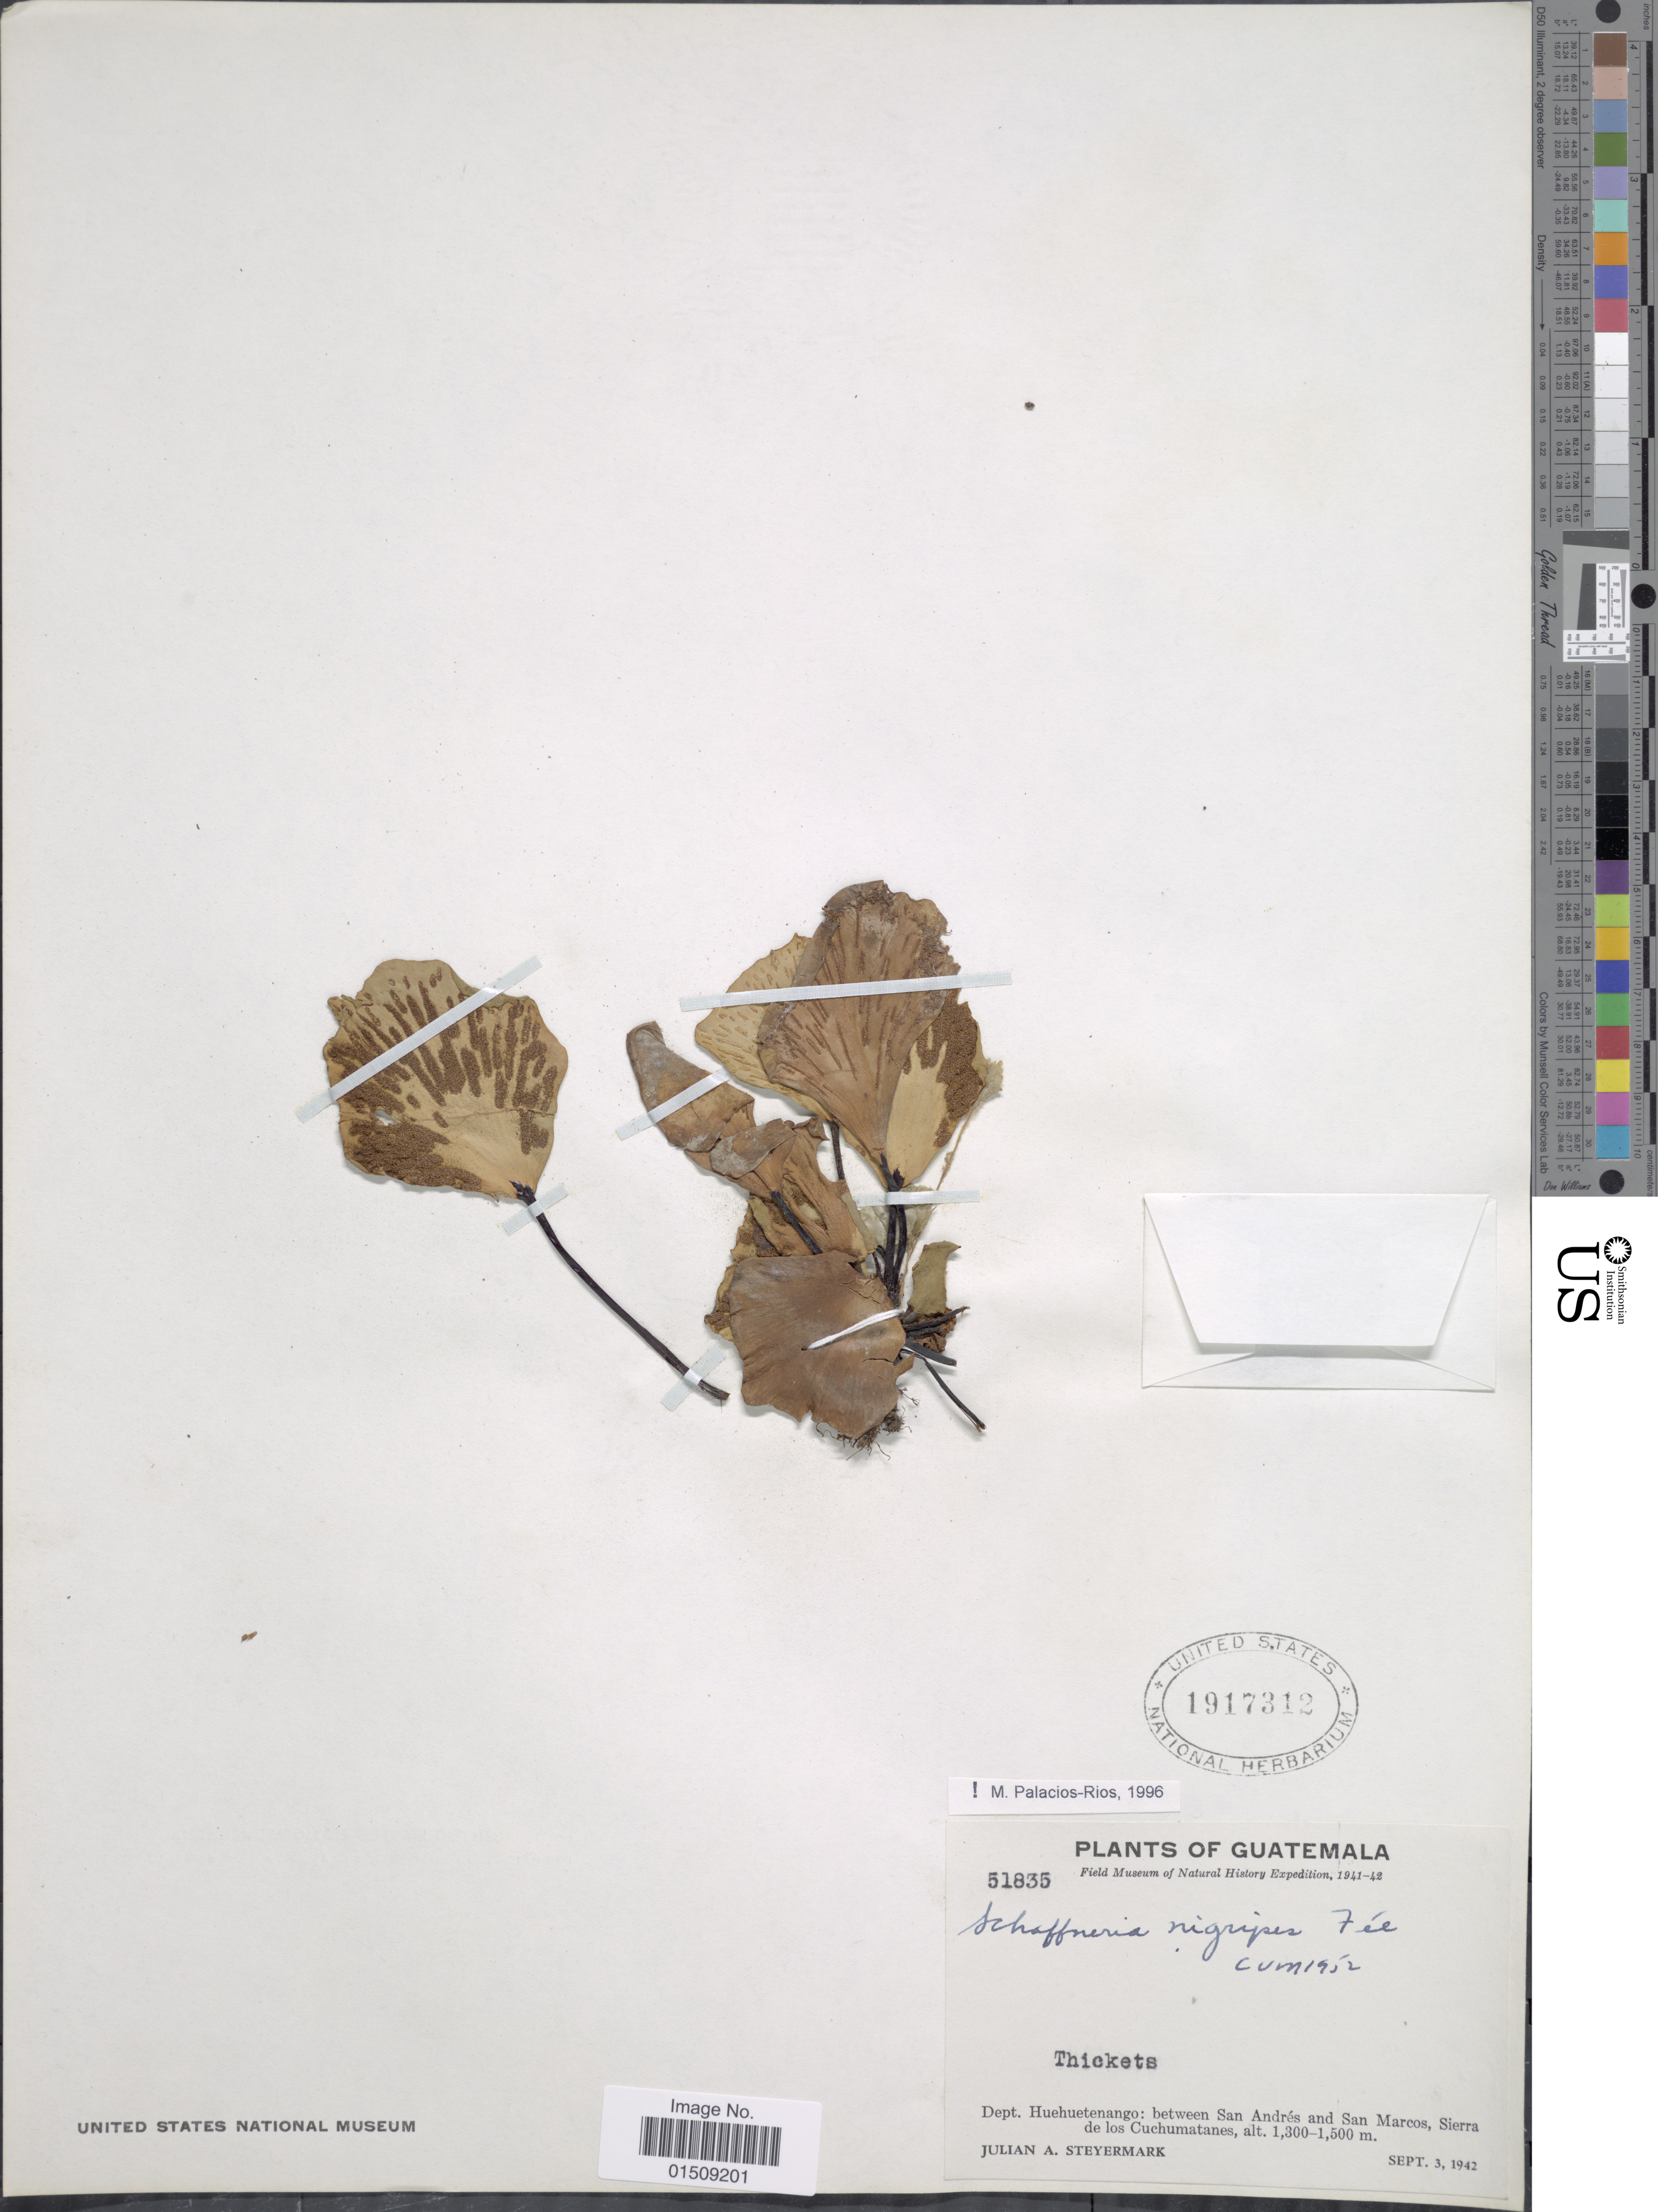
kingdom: Plantae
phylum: Tracheophyta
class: Polypodiopsida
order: Polypodiales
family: Aspleniaceae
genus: Asplenium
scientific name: Asplenium nigripes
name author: (Fée) Hook.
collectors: J. Steyermark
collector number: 51835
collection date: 1942-09-03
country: Guatemala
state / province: Huehuetenango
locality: Dept. Huehuetenango: between San Andrés and San Marcos, Sierra de los Cuchumatanes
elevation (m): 1300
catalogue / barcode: US 1917312